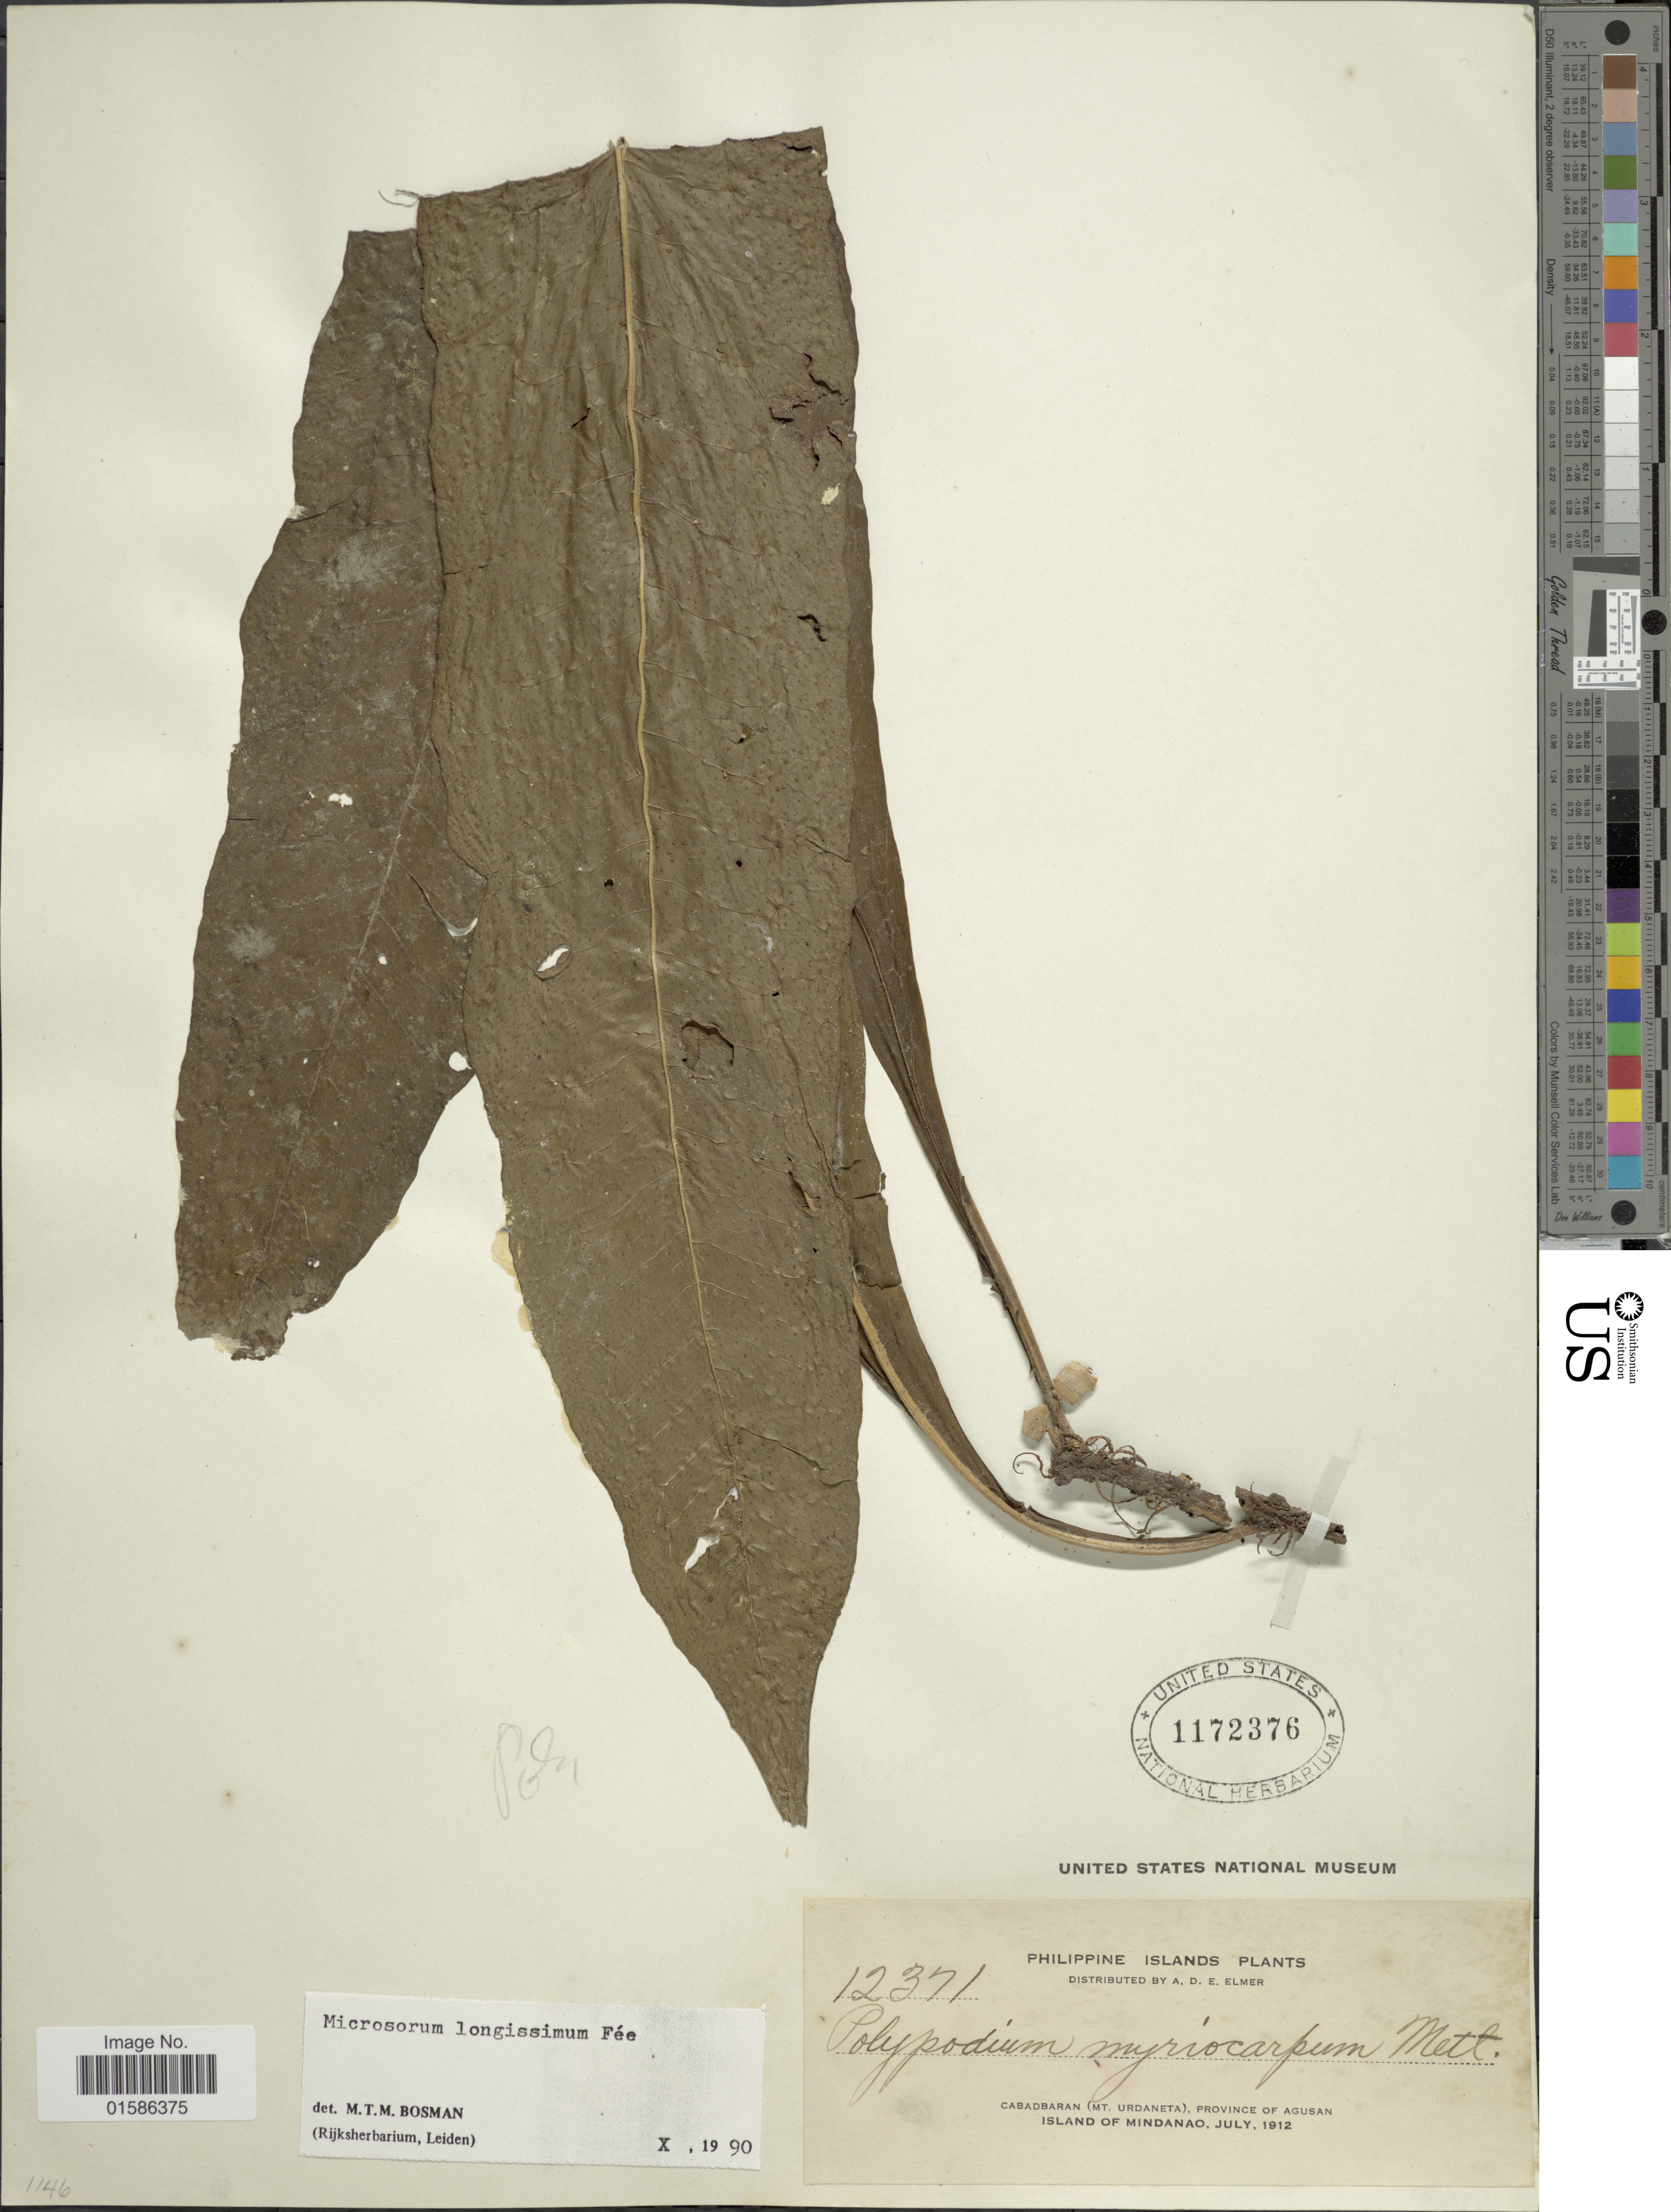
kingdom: Plantae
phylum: Tracheophyta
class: Polypodiopsida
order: Polypodiales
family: Polypodiaceae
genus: Microsorum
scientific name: Microsorum longissimum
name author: Fée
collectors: A. D. E. Elmer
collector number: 12371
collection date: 1912-07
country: Philippines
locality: Philippine Islands, Cabadbaran (Mt Urdaneta), Province of Agusan, Island of Mindanao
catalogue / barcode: US 1172376